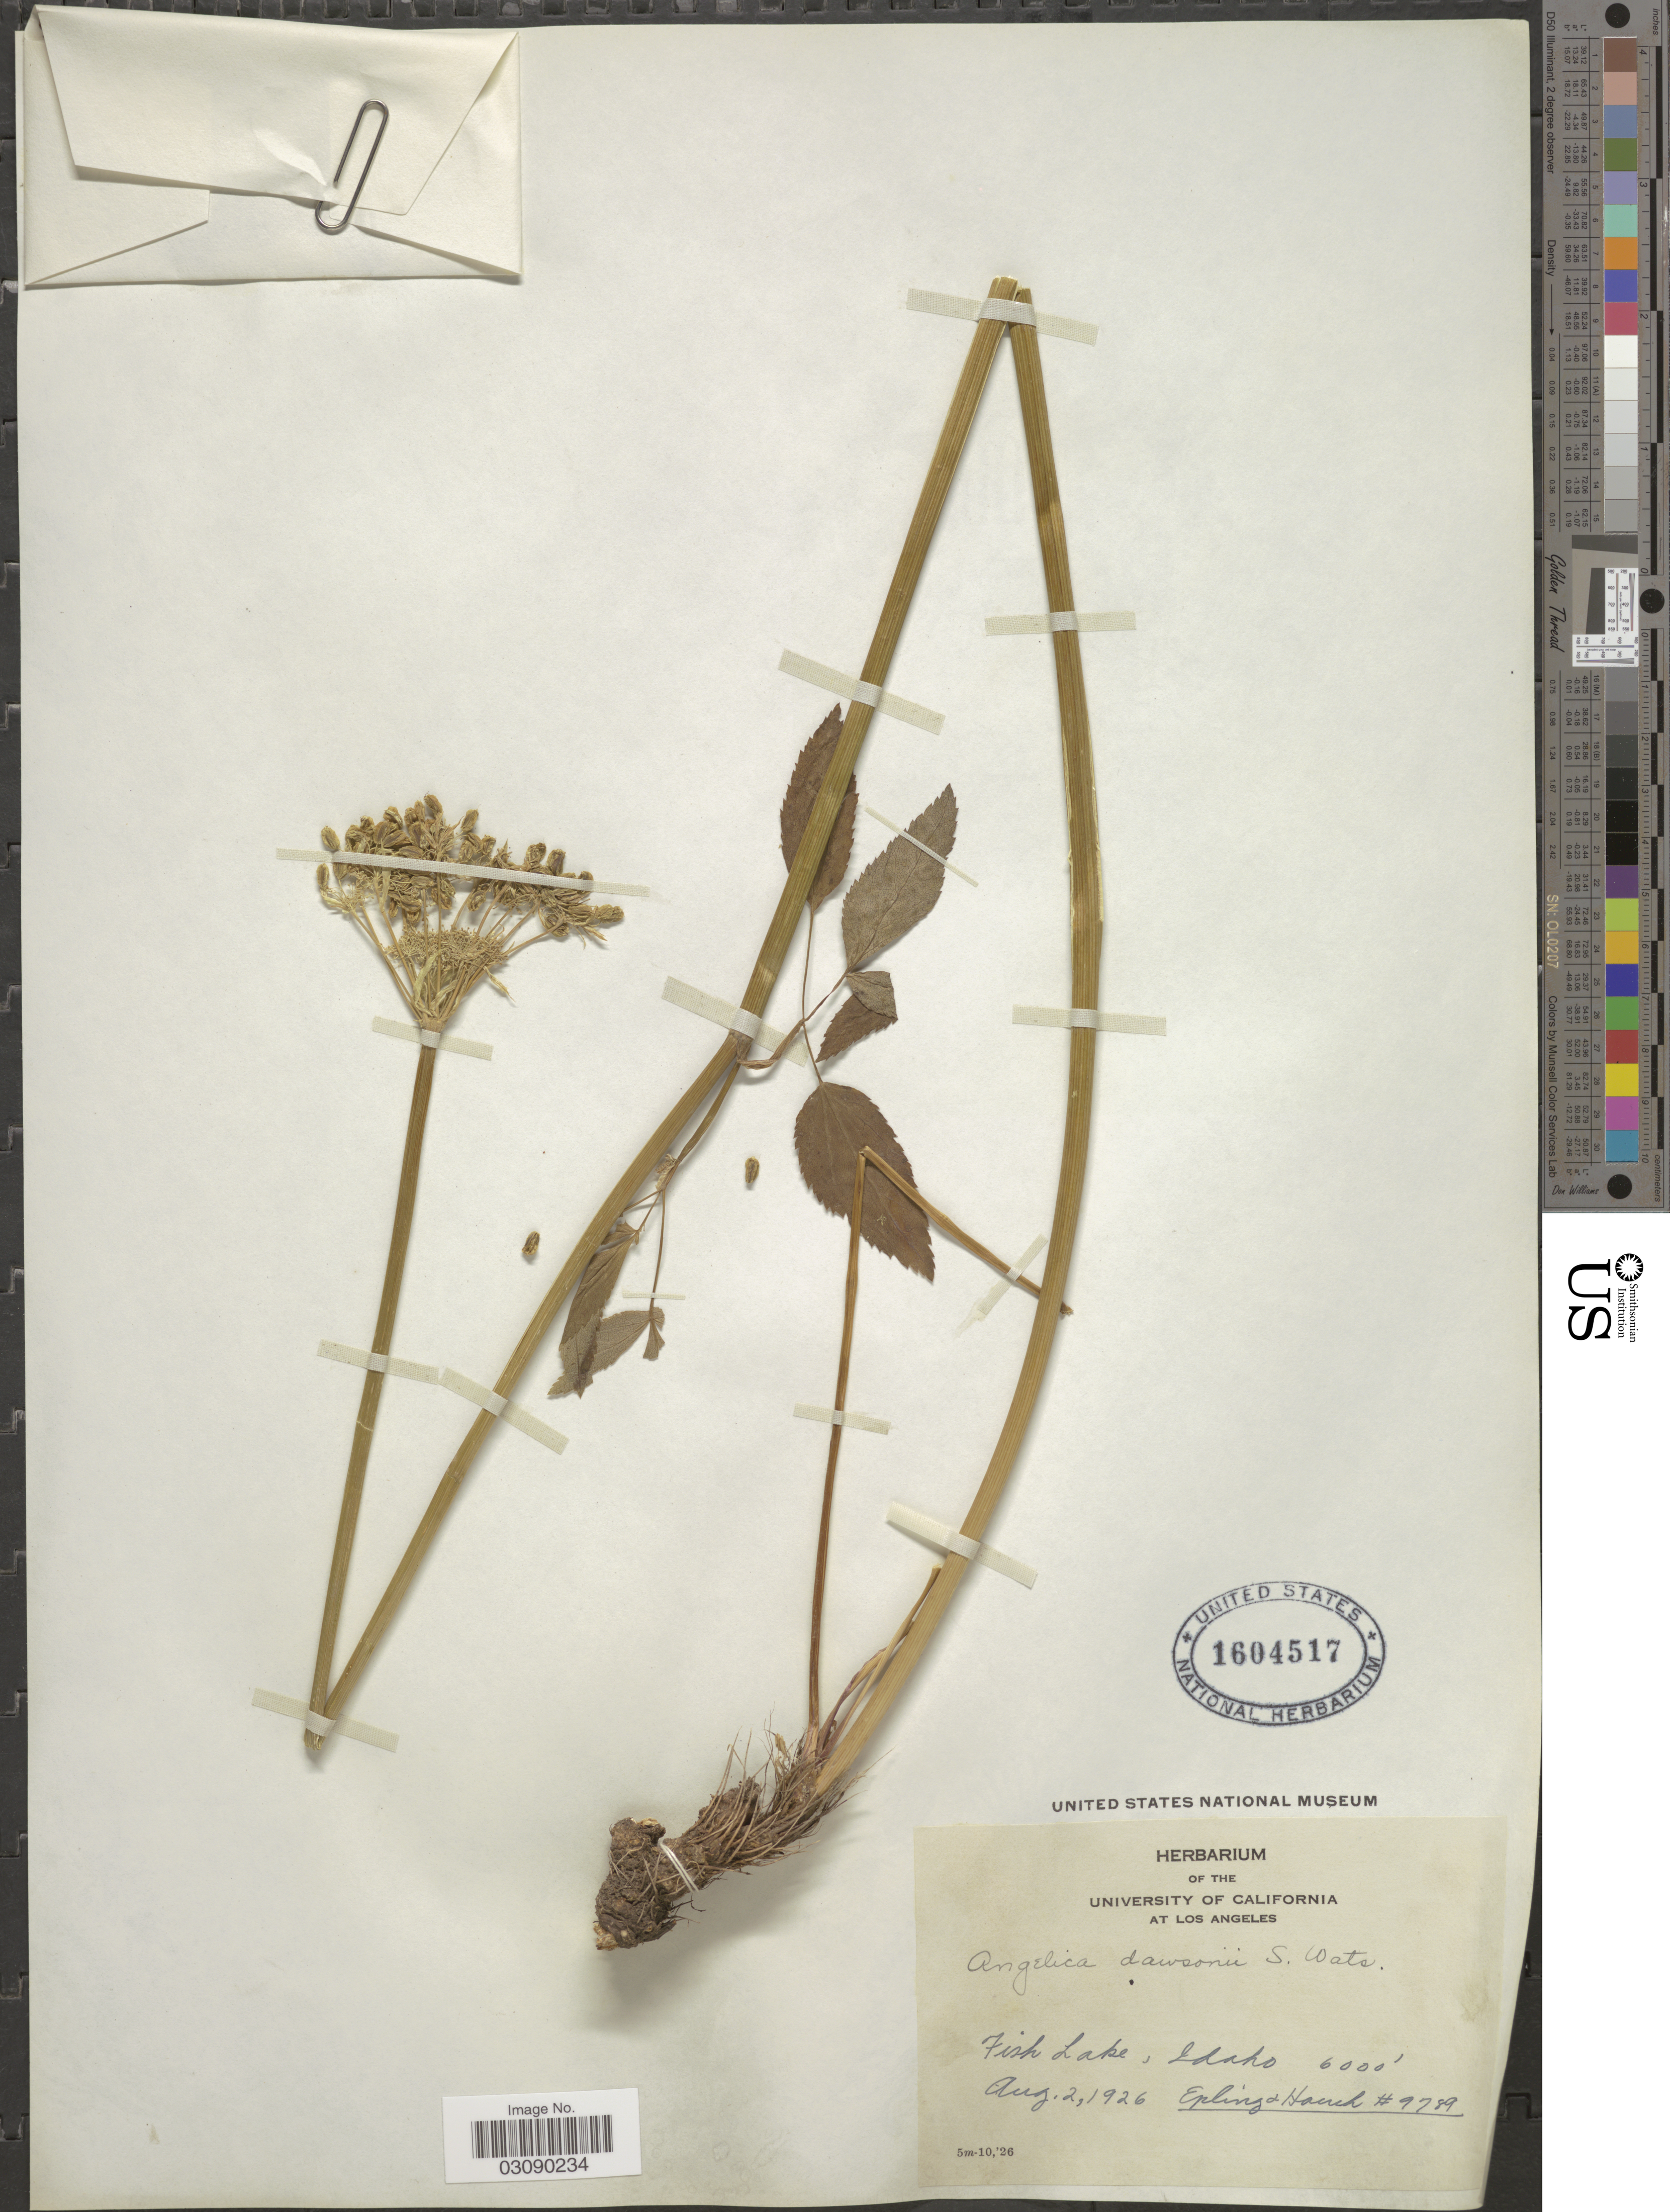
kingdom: Plantae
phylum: Tracheophyta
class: Magnoliopsida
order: Apiales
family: Apiaceae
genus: Angelica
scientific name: Angelica dawsonii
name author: S. Watson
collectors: -- Epling & -. Hauch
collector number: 9789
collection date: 1926-08-02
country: United States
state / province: Idaho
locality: Fish Lake.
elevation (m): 1829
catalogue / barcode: US 1604517